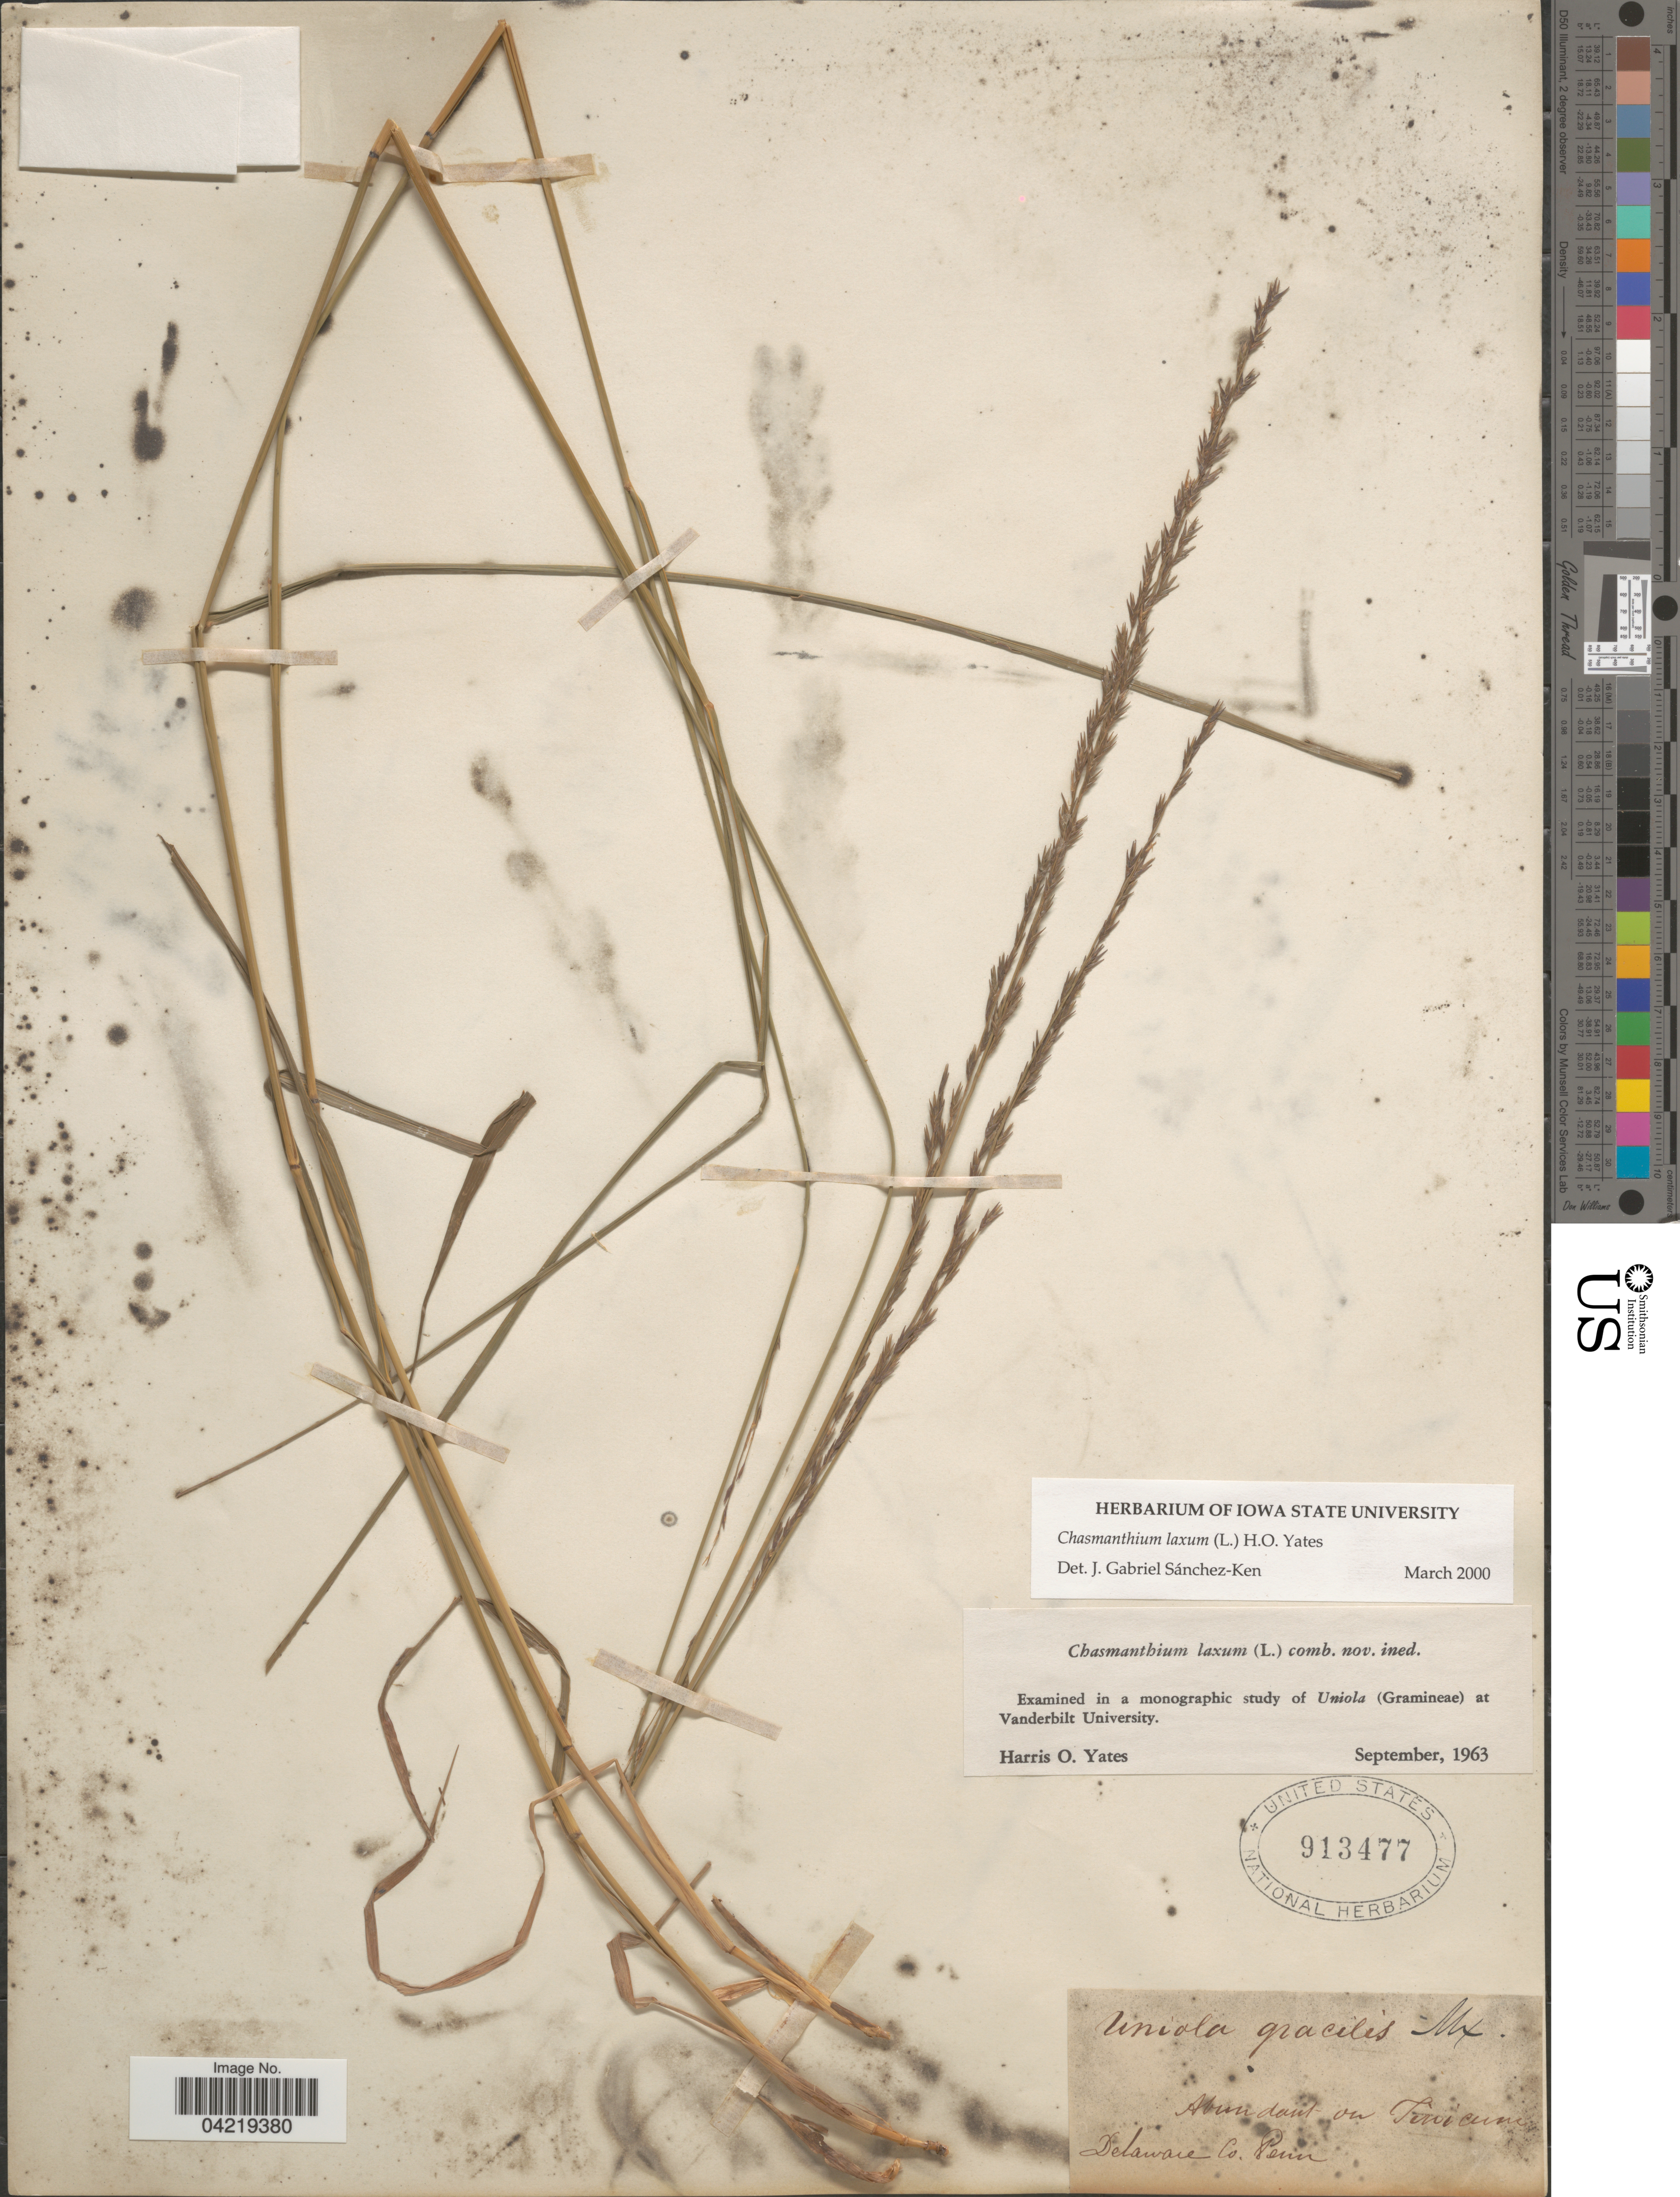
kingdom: Plantae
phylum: Tracheophyta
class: Liliopsida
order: Poales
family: Poaceae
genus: Chasmanthium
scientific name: Chasmanthium laxum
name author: (L.) H.O. Yates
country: United States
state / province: Pennsylvania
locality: Delaware Co.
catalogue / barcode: US 913477